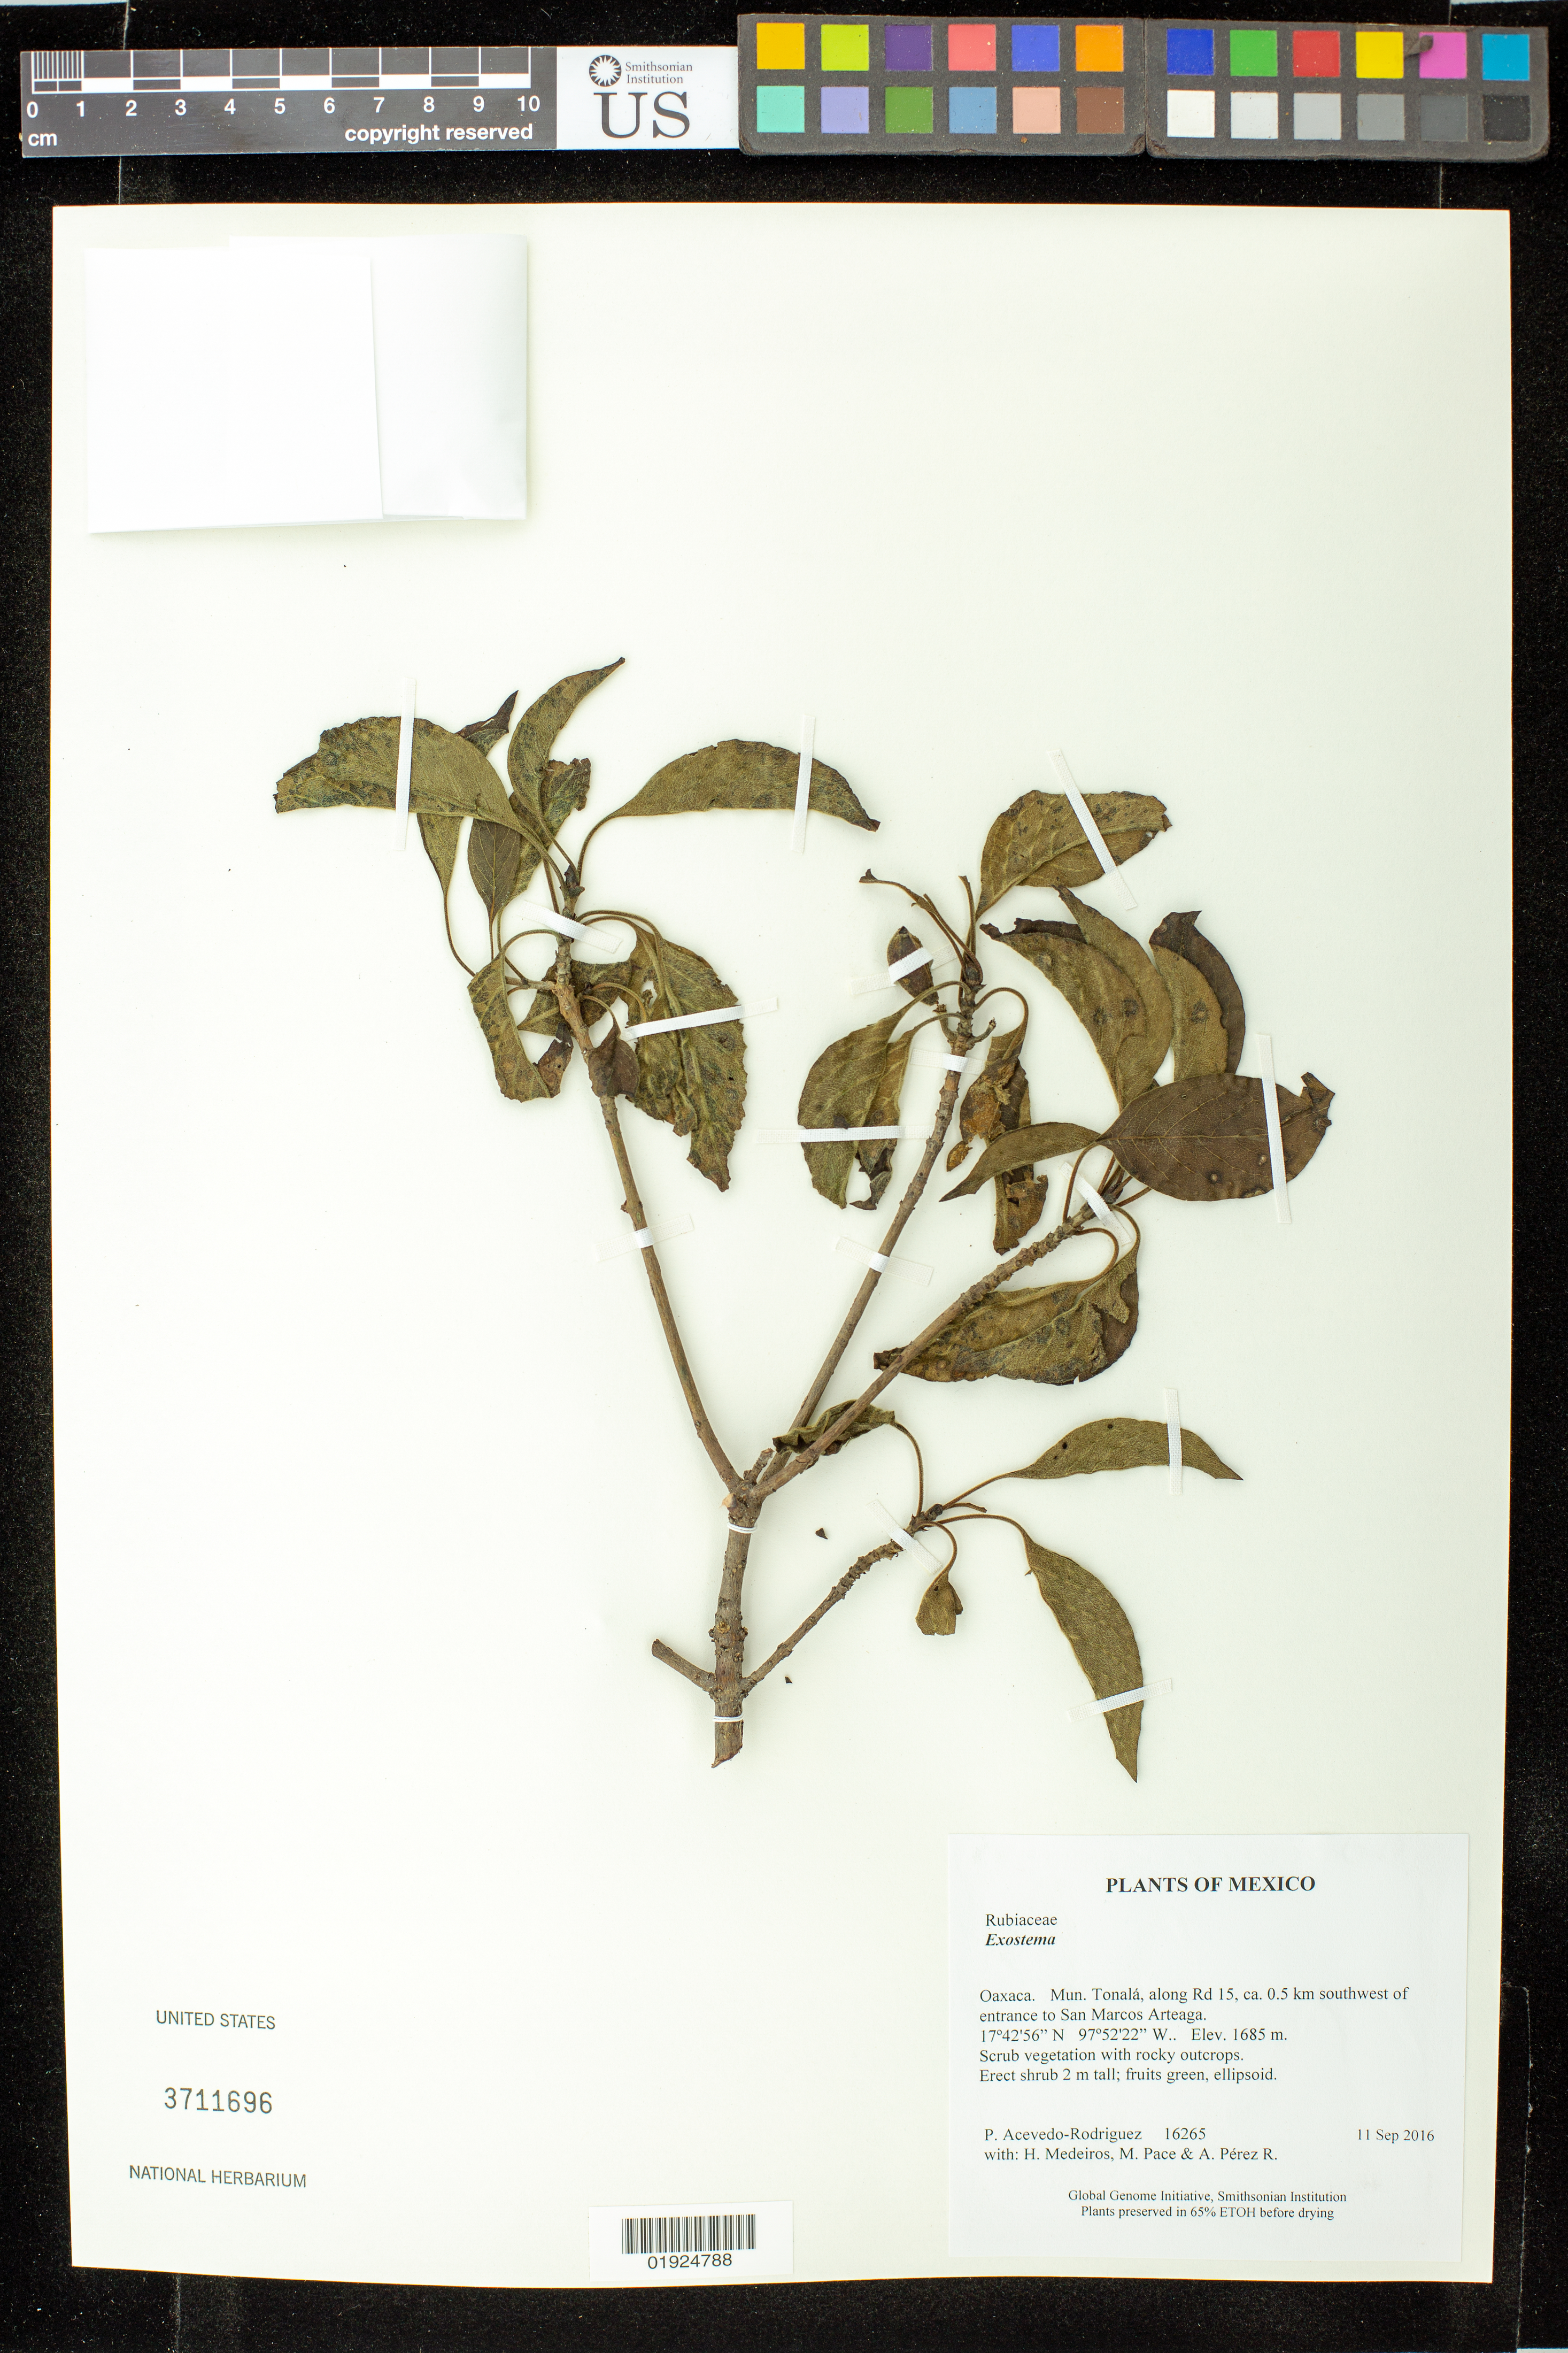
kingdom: Plantae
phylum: Tracheophyta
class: Magnoliopsida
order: Gentianales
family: Rubiaceae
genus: Exostema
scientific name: Exostema caribaeum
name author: (Jacq.) Roem. & Schult.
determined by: Kirkbride, J. H., Jr.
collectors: P. Acevedo-Rodr., H. Medeiros, M. R. Pace & A. Pérez R.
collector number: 16265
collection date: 2016-09-11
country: Mexico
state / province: Oaxaca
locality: Mun. Tonalá, along Rd 15, ca. 0.5 km south-west of entrance to San Marcos Arteaga.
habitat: Scrub vegetation, with rocky outcrops.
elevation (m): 1685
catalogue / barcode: US 3711696